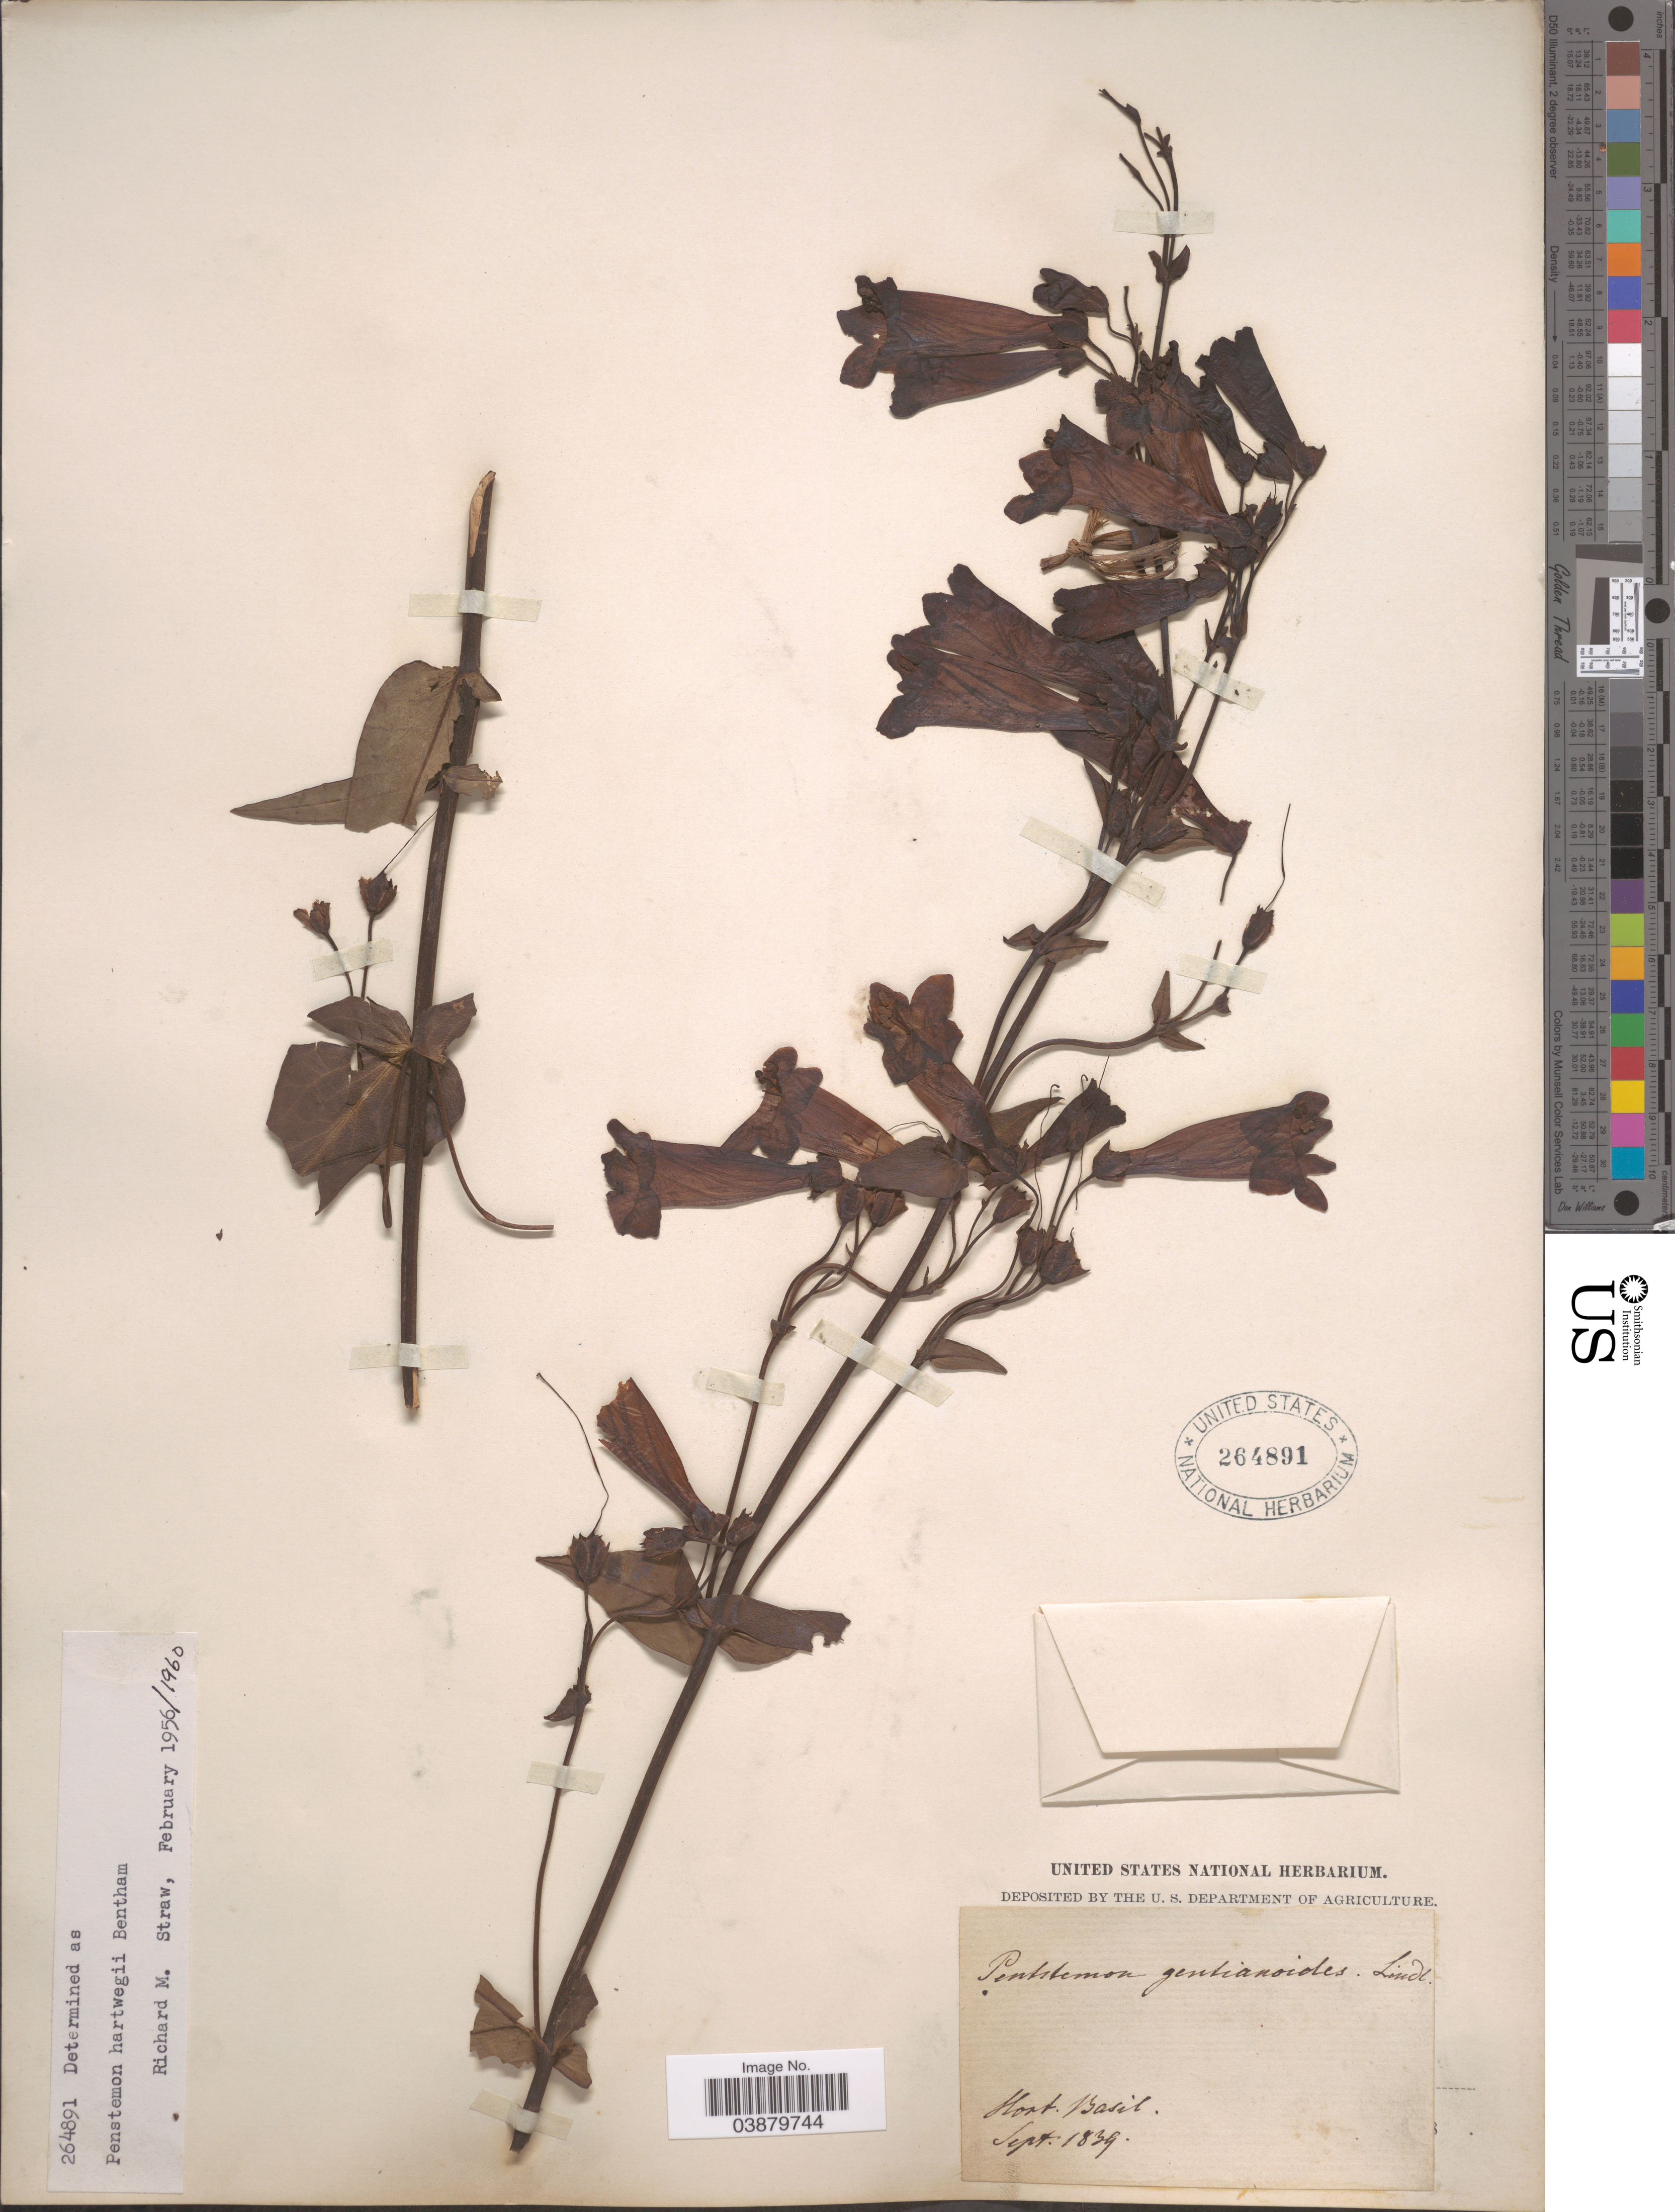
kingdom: Plantae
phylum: Tracheophyta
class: Magnoliopsida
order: Lamiales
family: Plantaginaceae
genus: Penstemon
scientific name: Penstemon hartwegi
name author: Benth.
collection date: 1839-09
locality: Hort. Basil.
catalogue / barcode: US 264891